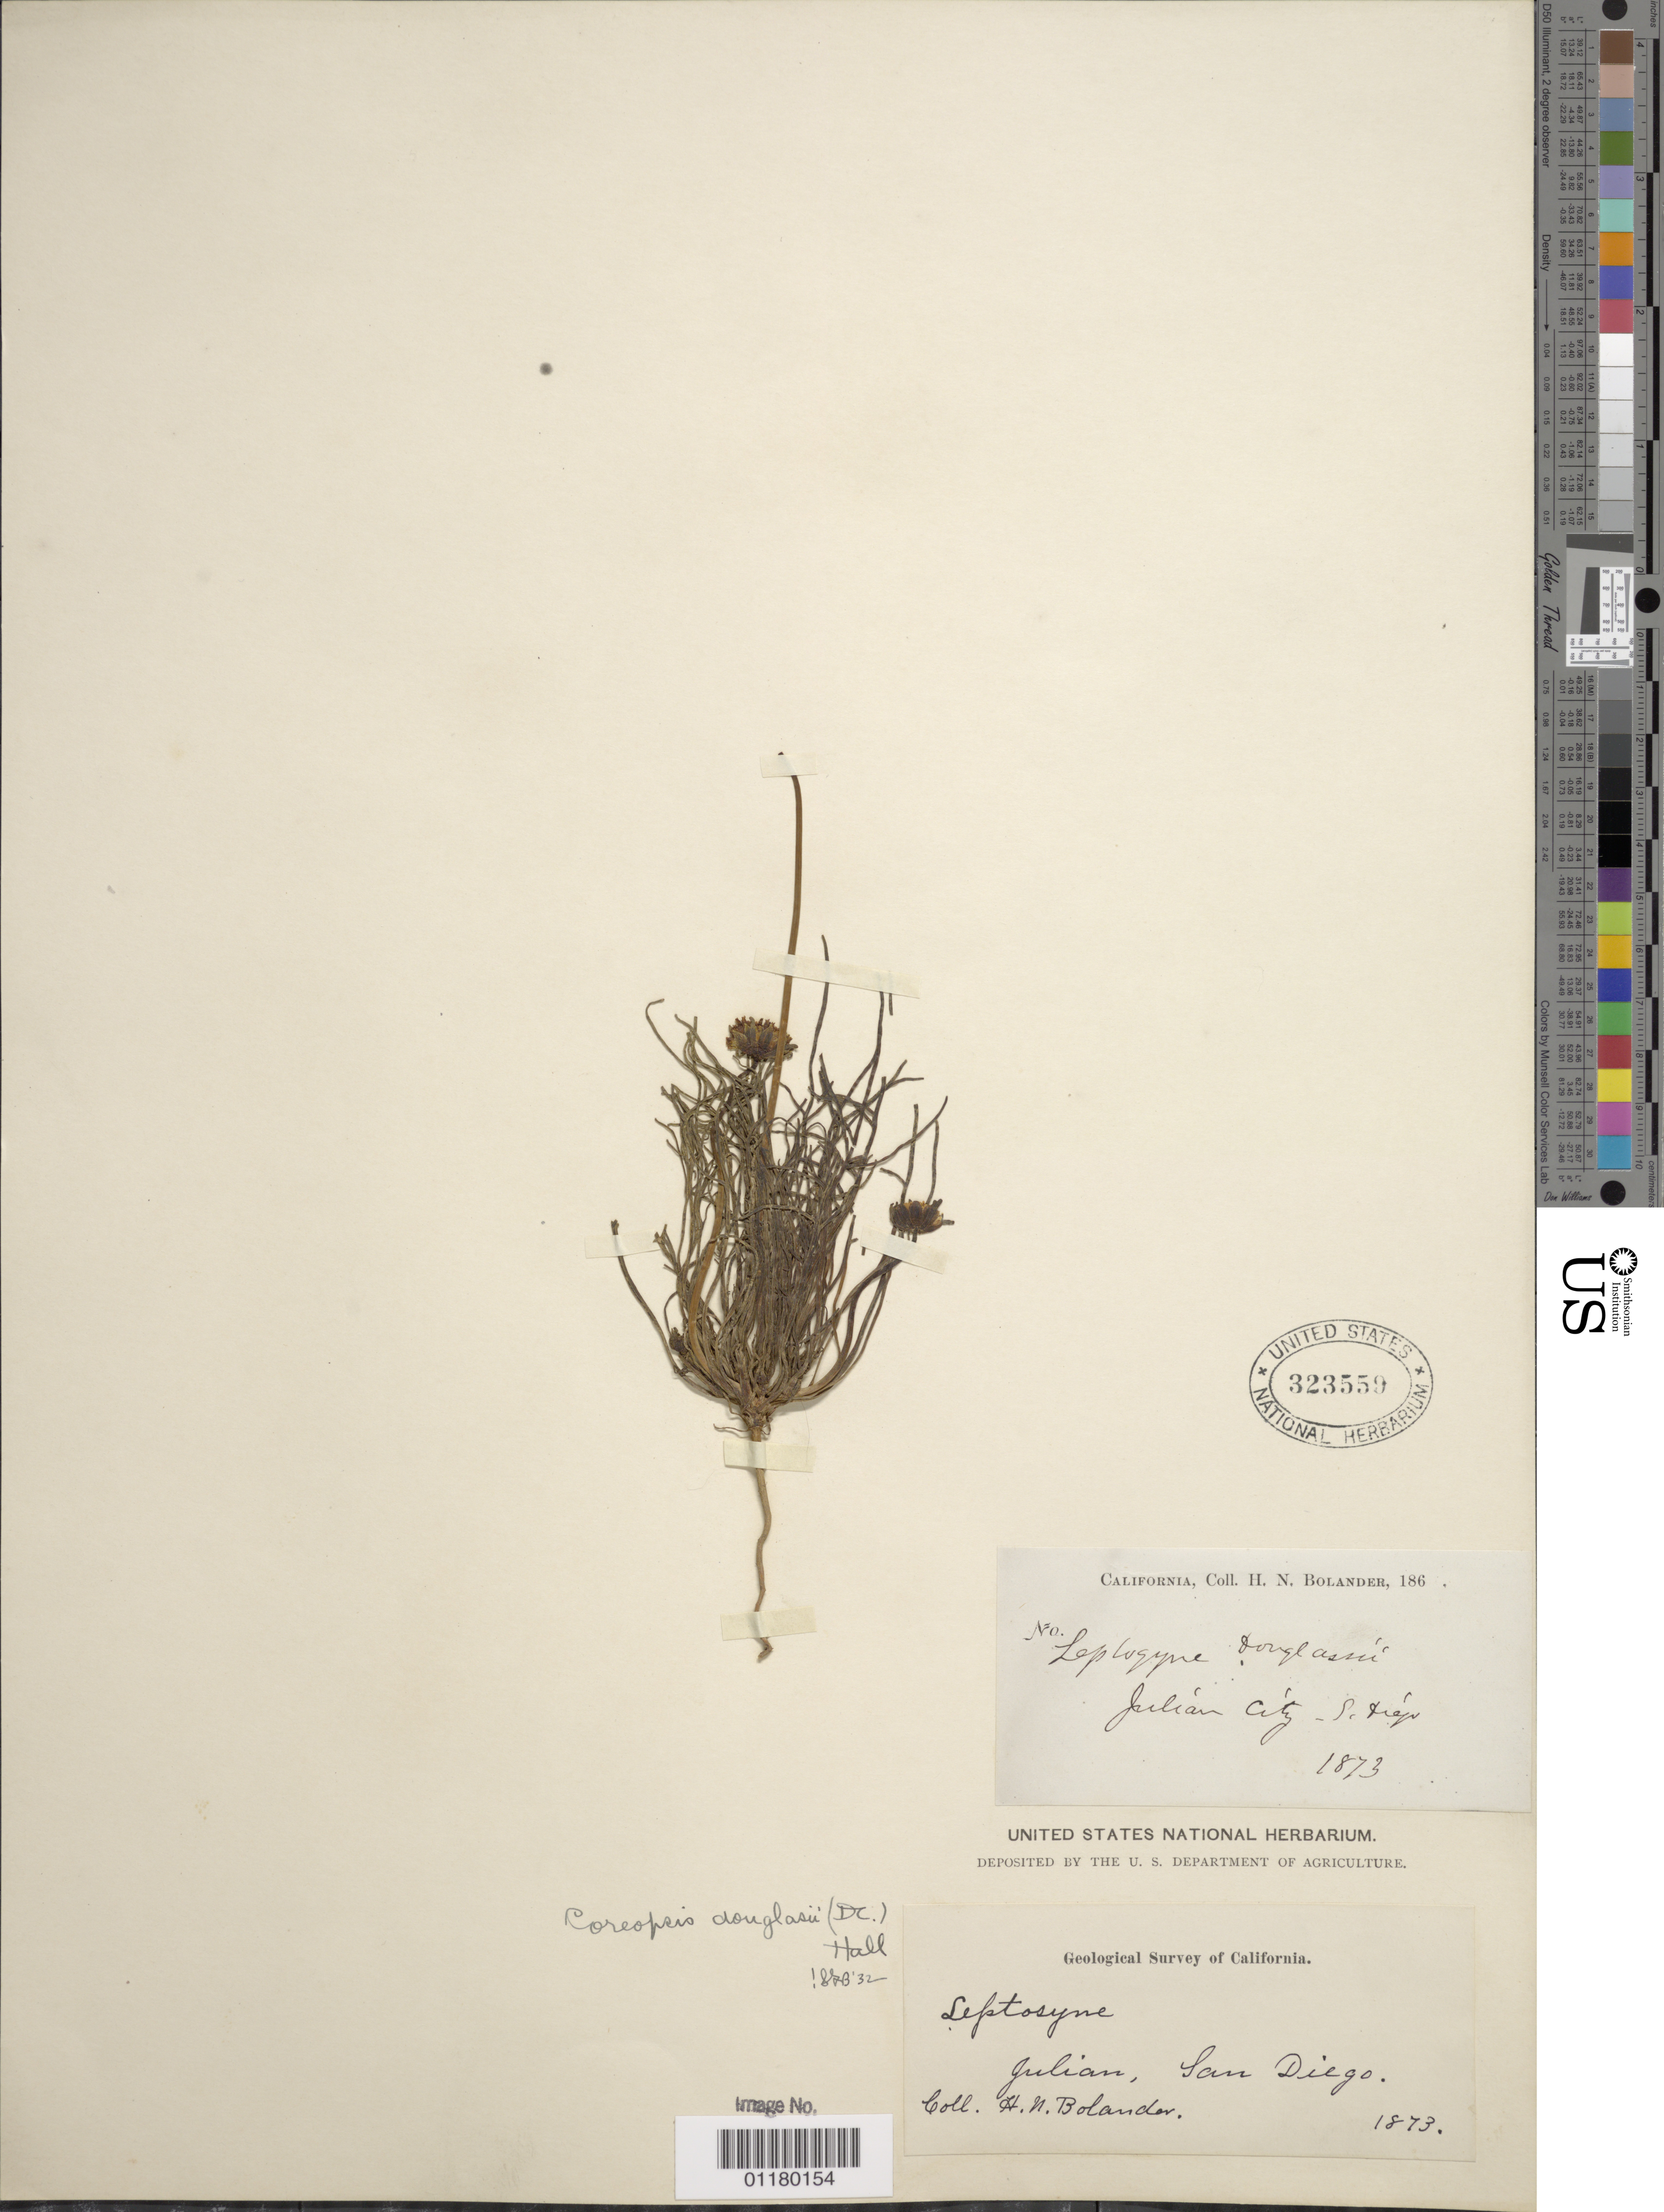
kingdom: Plantae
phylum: Tracheophyta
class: Magnoliopsida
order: Asterales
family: Asteraceae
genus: Coreopsis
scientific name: Coreopsis douglasii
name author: (DC.) H.M. Hall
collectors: H. Bolander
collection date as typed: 1873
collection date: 1873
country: United States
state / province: California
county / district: San Diego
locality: Julian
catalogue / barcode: US 323559